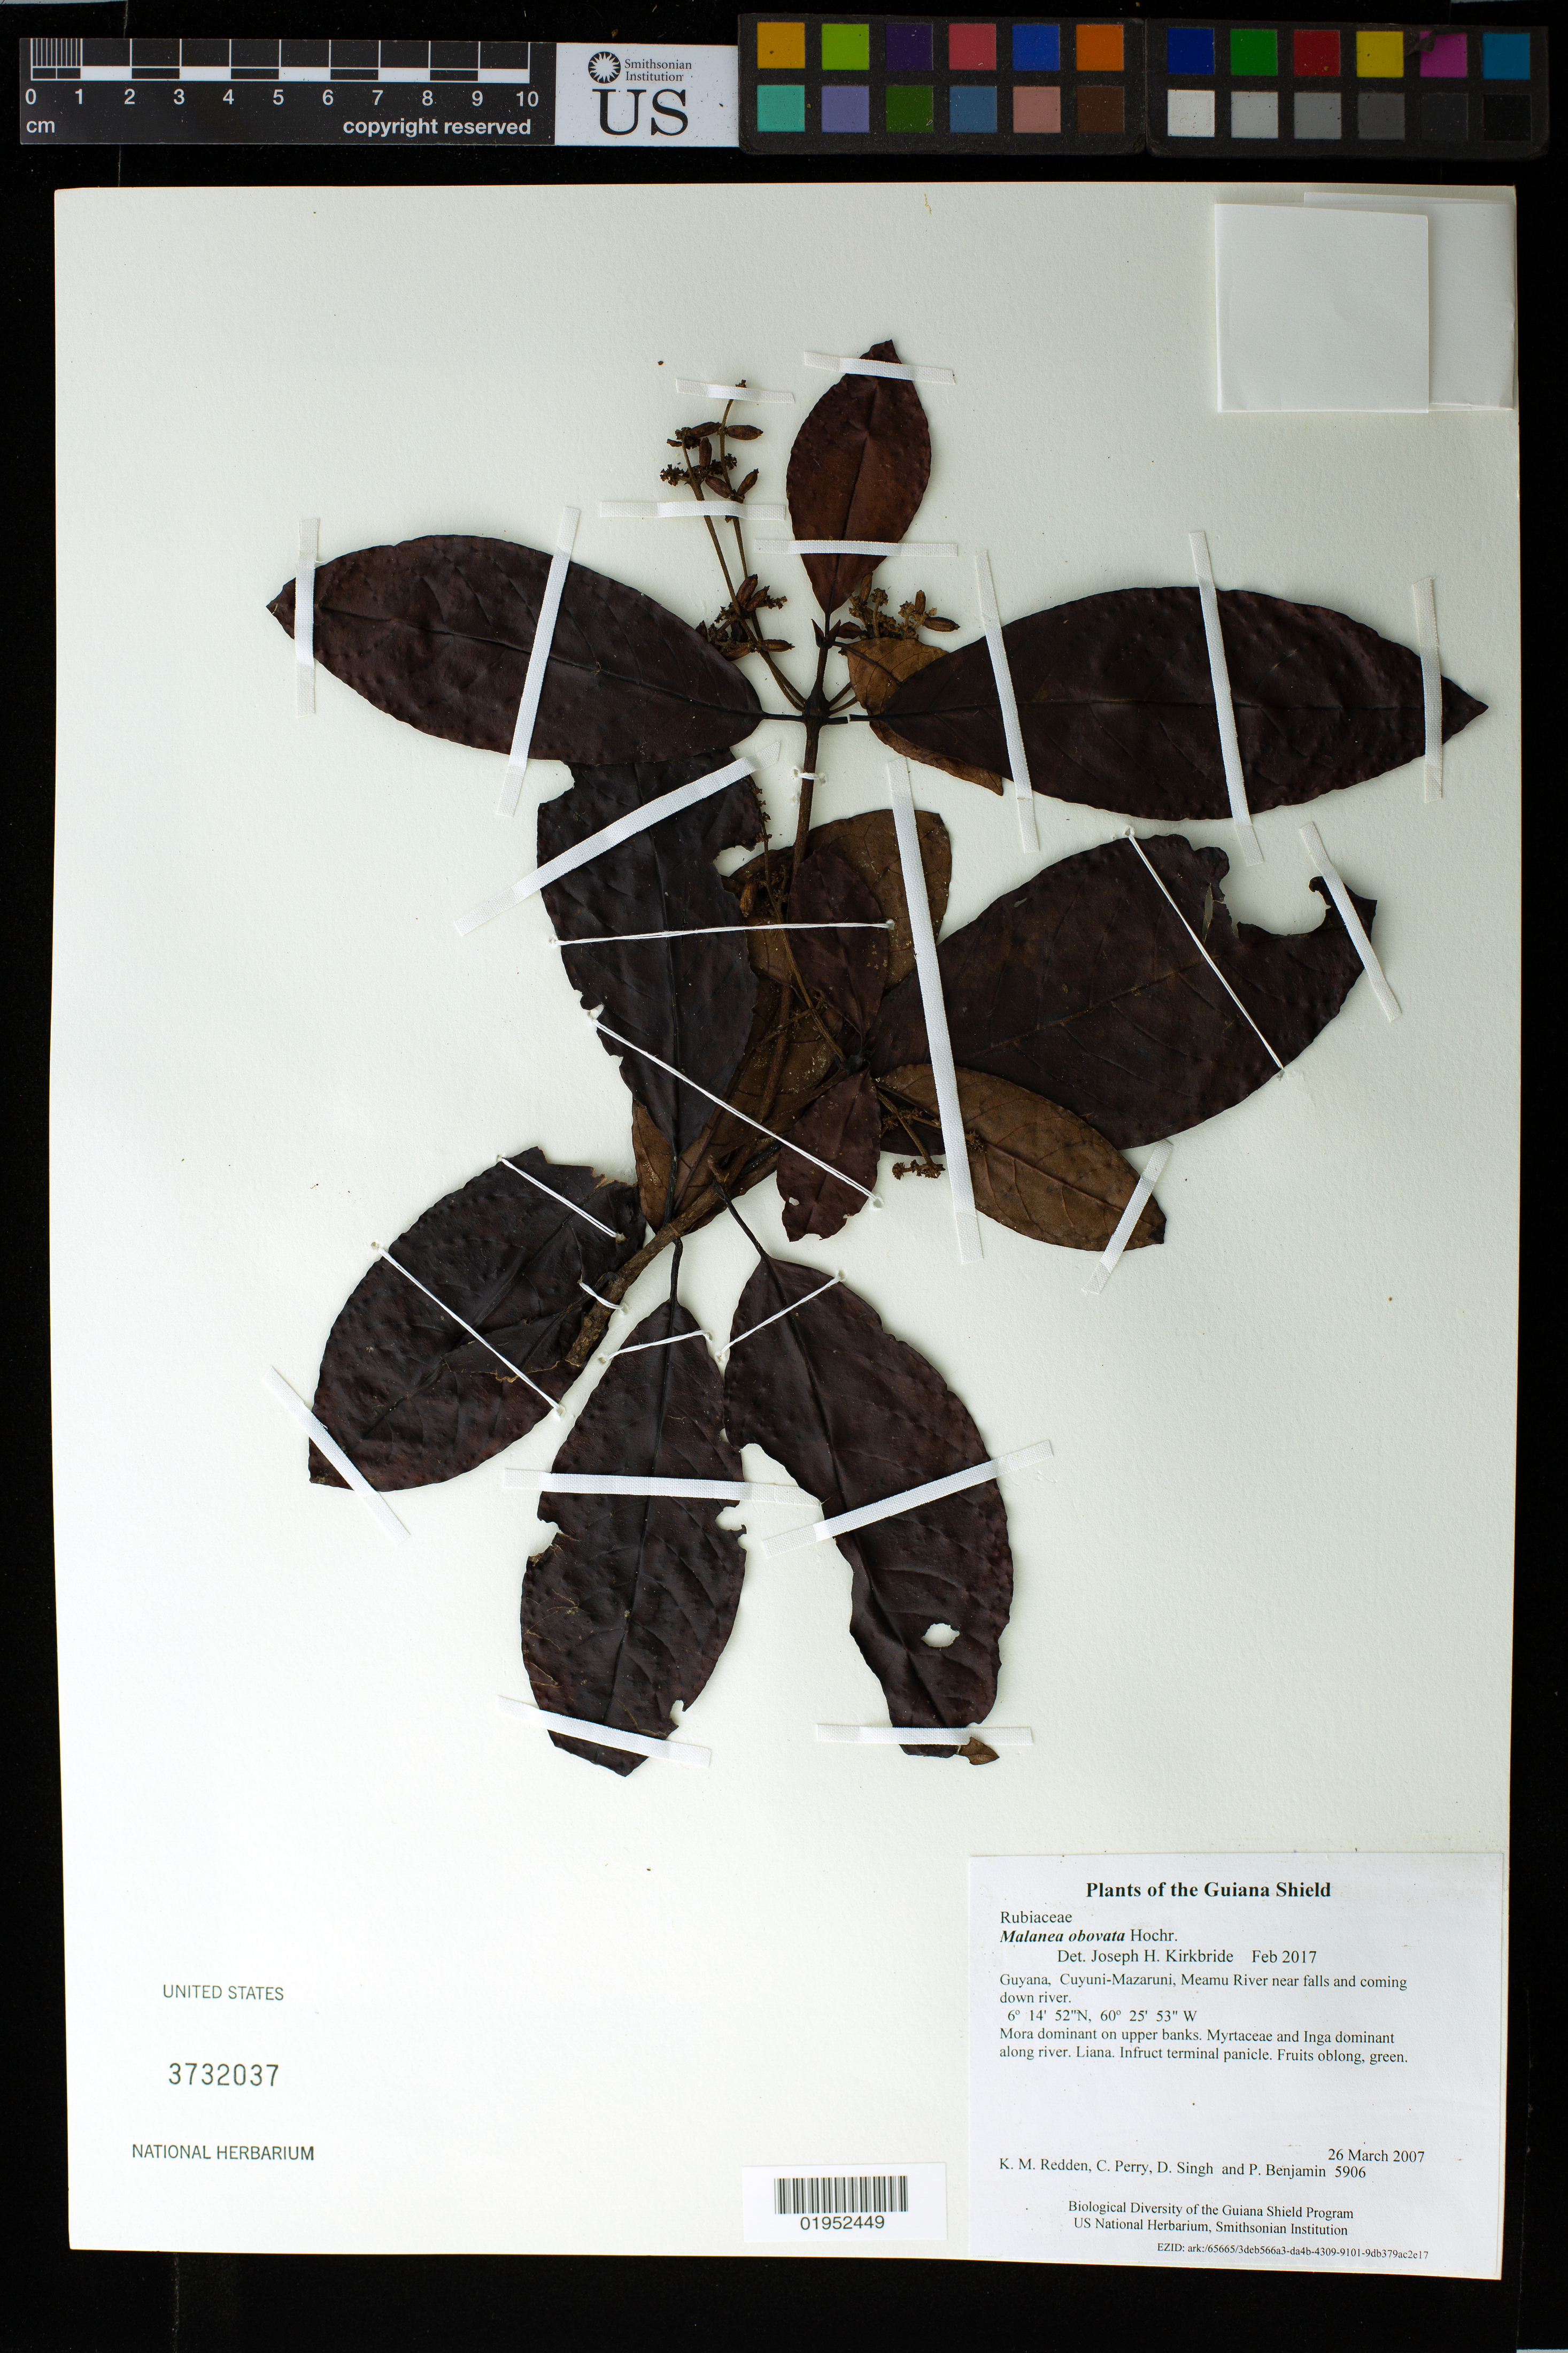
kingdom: Plantae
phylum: Tracheophyta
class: Magnoliopsida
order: Gentianales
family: Rubiaceae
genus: Malanea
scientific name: Malanea obovata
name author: Hochr.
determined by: Kirkbride, J. H.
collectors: K. M. Redden, C. Perry, D. Singh & P. Benjamin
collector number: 5906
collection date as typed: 26 March 2007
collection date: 2007-03-26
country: Guyana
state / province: Cuyuni-Mazaruni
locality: Meamu River near falls and coming down river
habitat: Mora dominant on upper banks. Myrtaceae and Inga dominant along river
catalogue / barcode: US 3732037